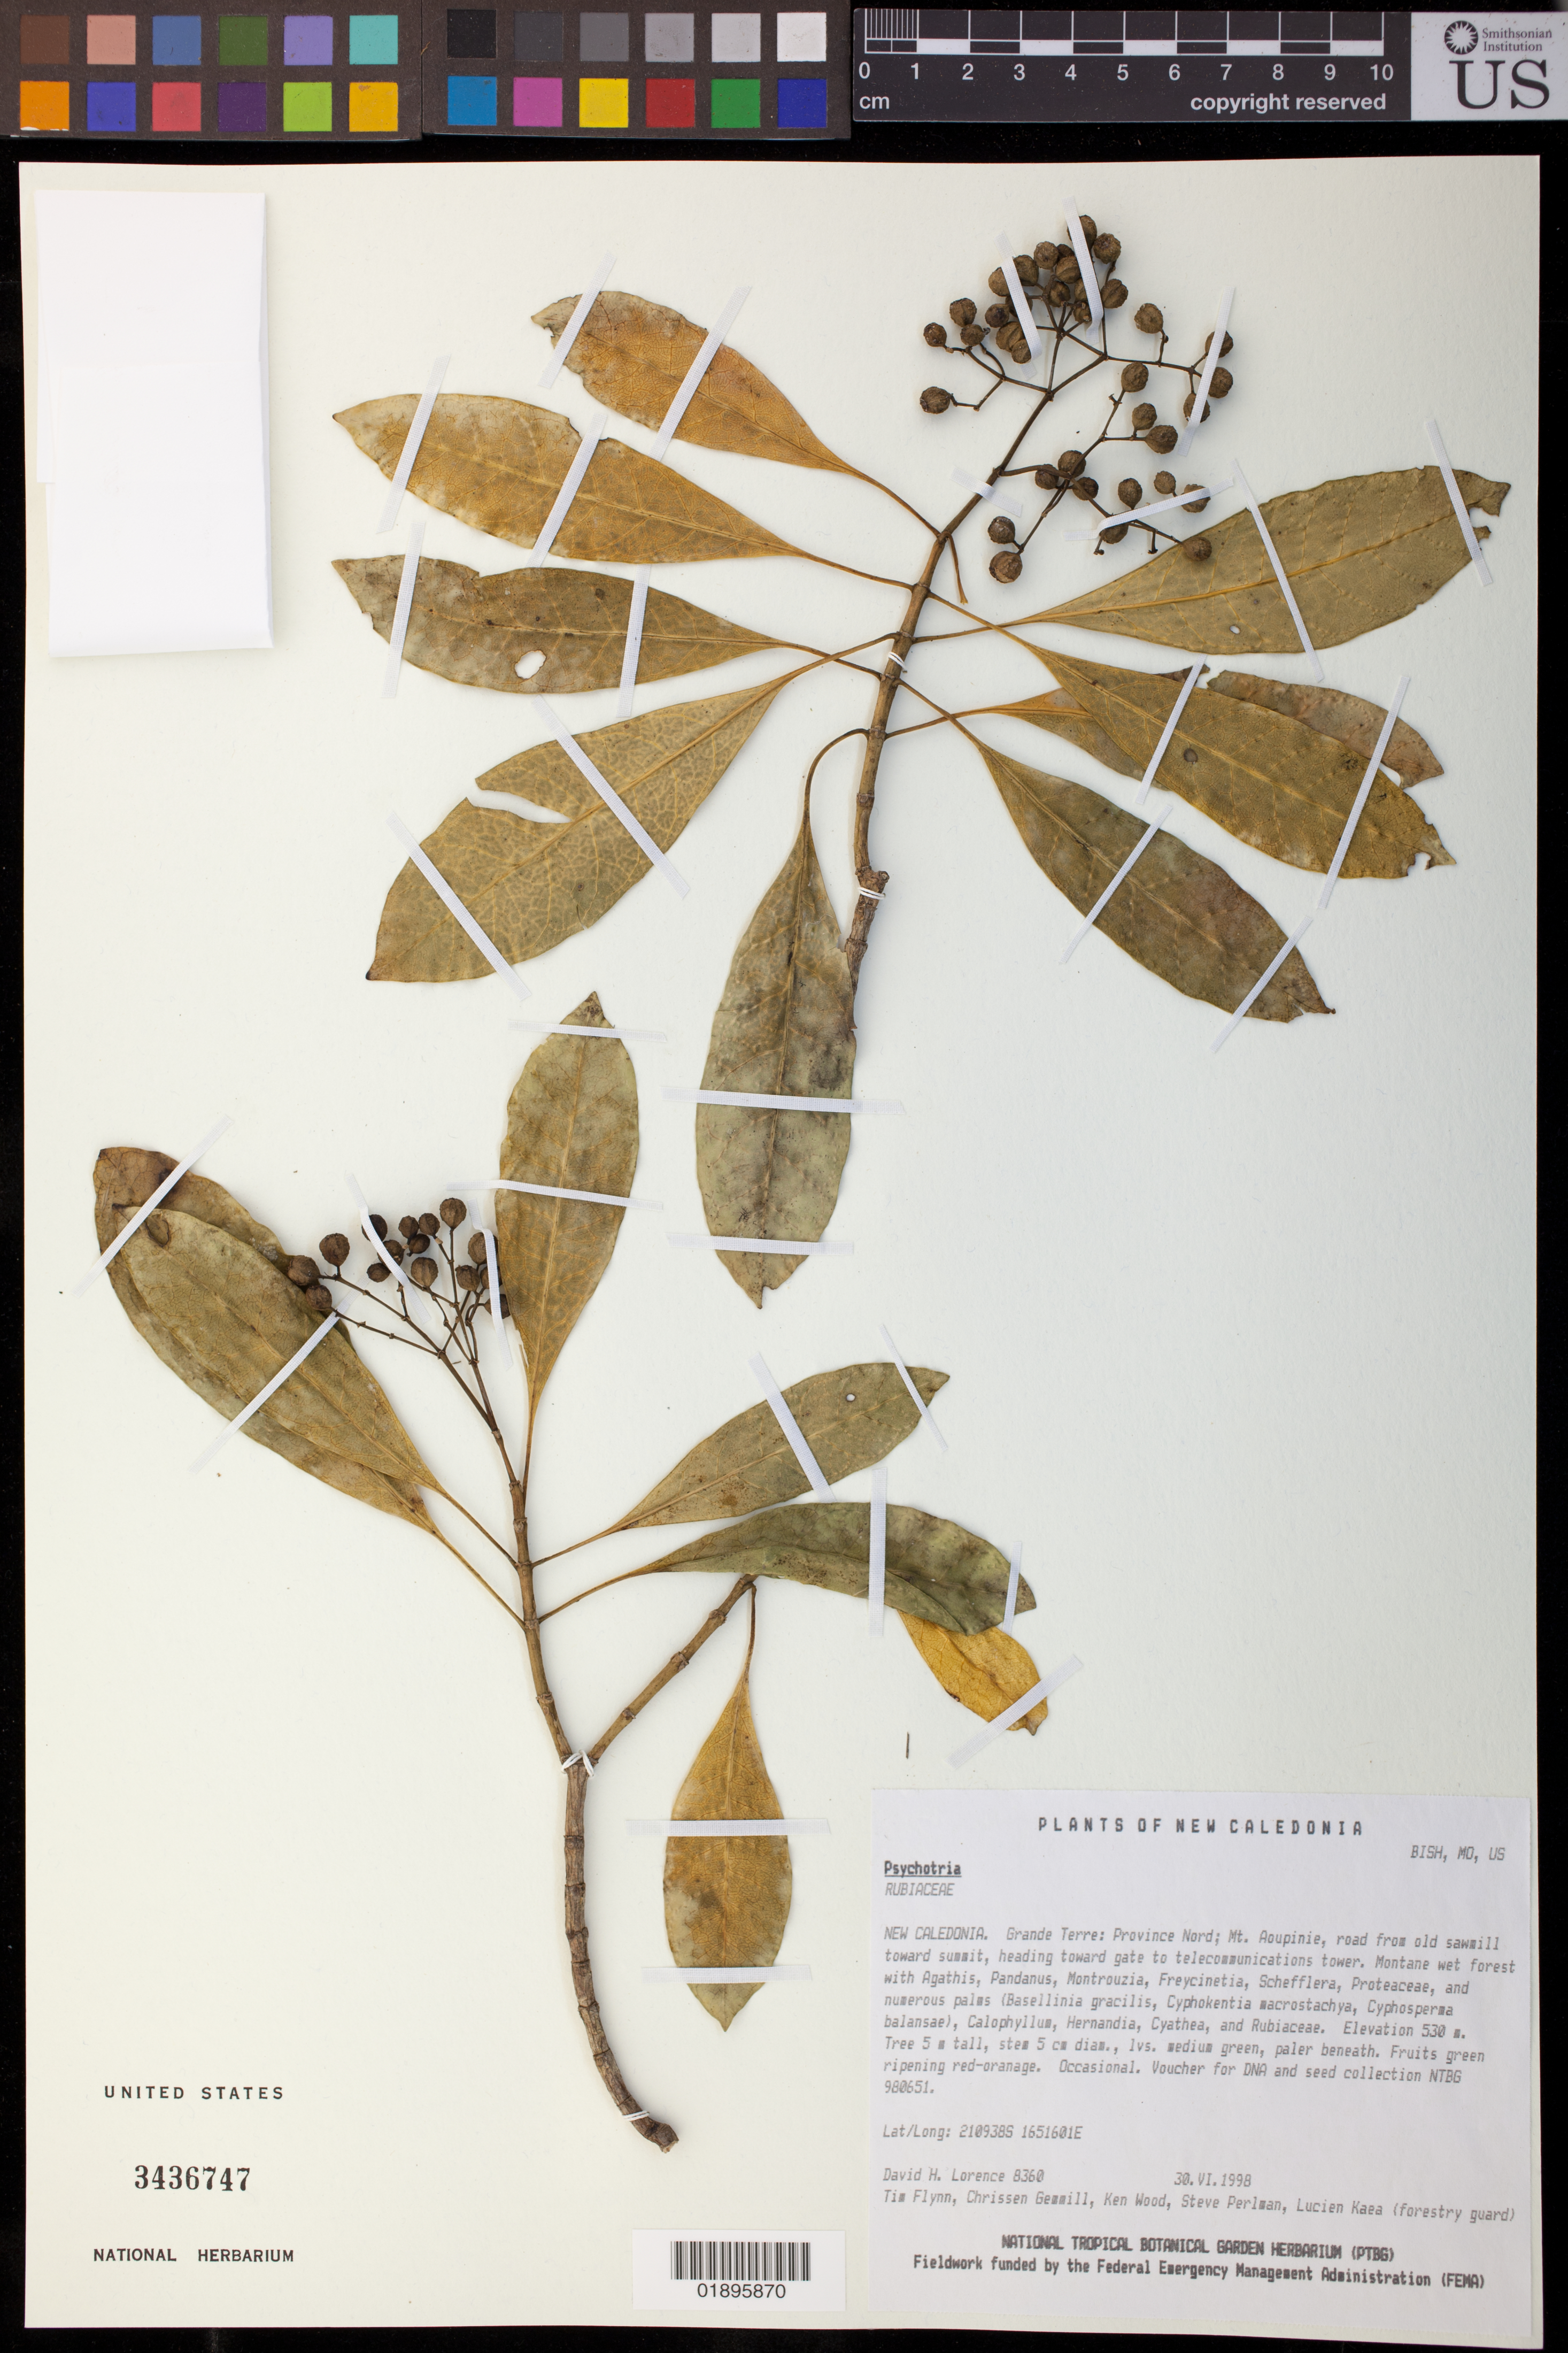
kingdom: Plantae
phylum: Tracheophyta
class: Magnoliopsida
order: Gentianales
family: Rubiaceae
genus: Psychotria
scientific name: Psychotria sp.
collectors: D. Lorence, C. Gemmill, S. P. Perlman & K. R. Wood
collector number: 8360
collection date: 1998-06-30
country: New Caledonia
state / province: Nord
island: Grand Terre Island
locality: Mt. Aoupinie, road from old sawmill (scierie) toward summit, near gate to telecommunications tower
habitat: Montane wet forest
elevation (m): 530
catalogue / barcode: US 3436747